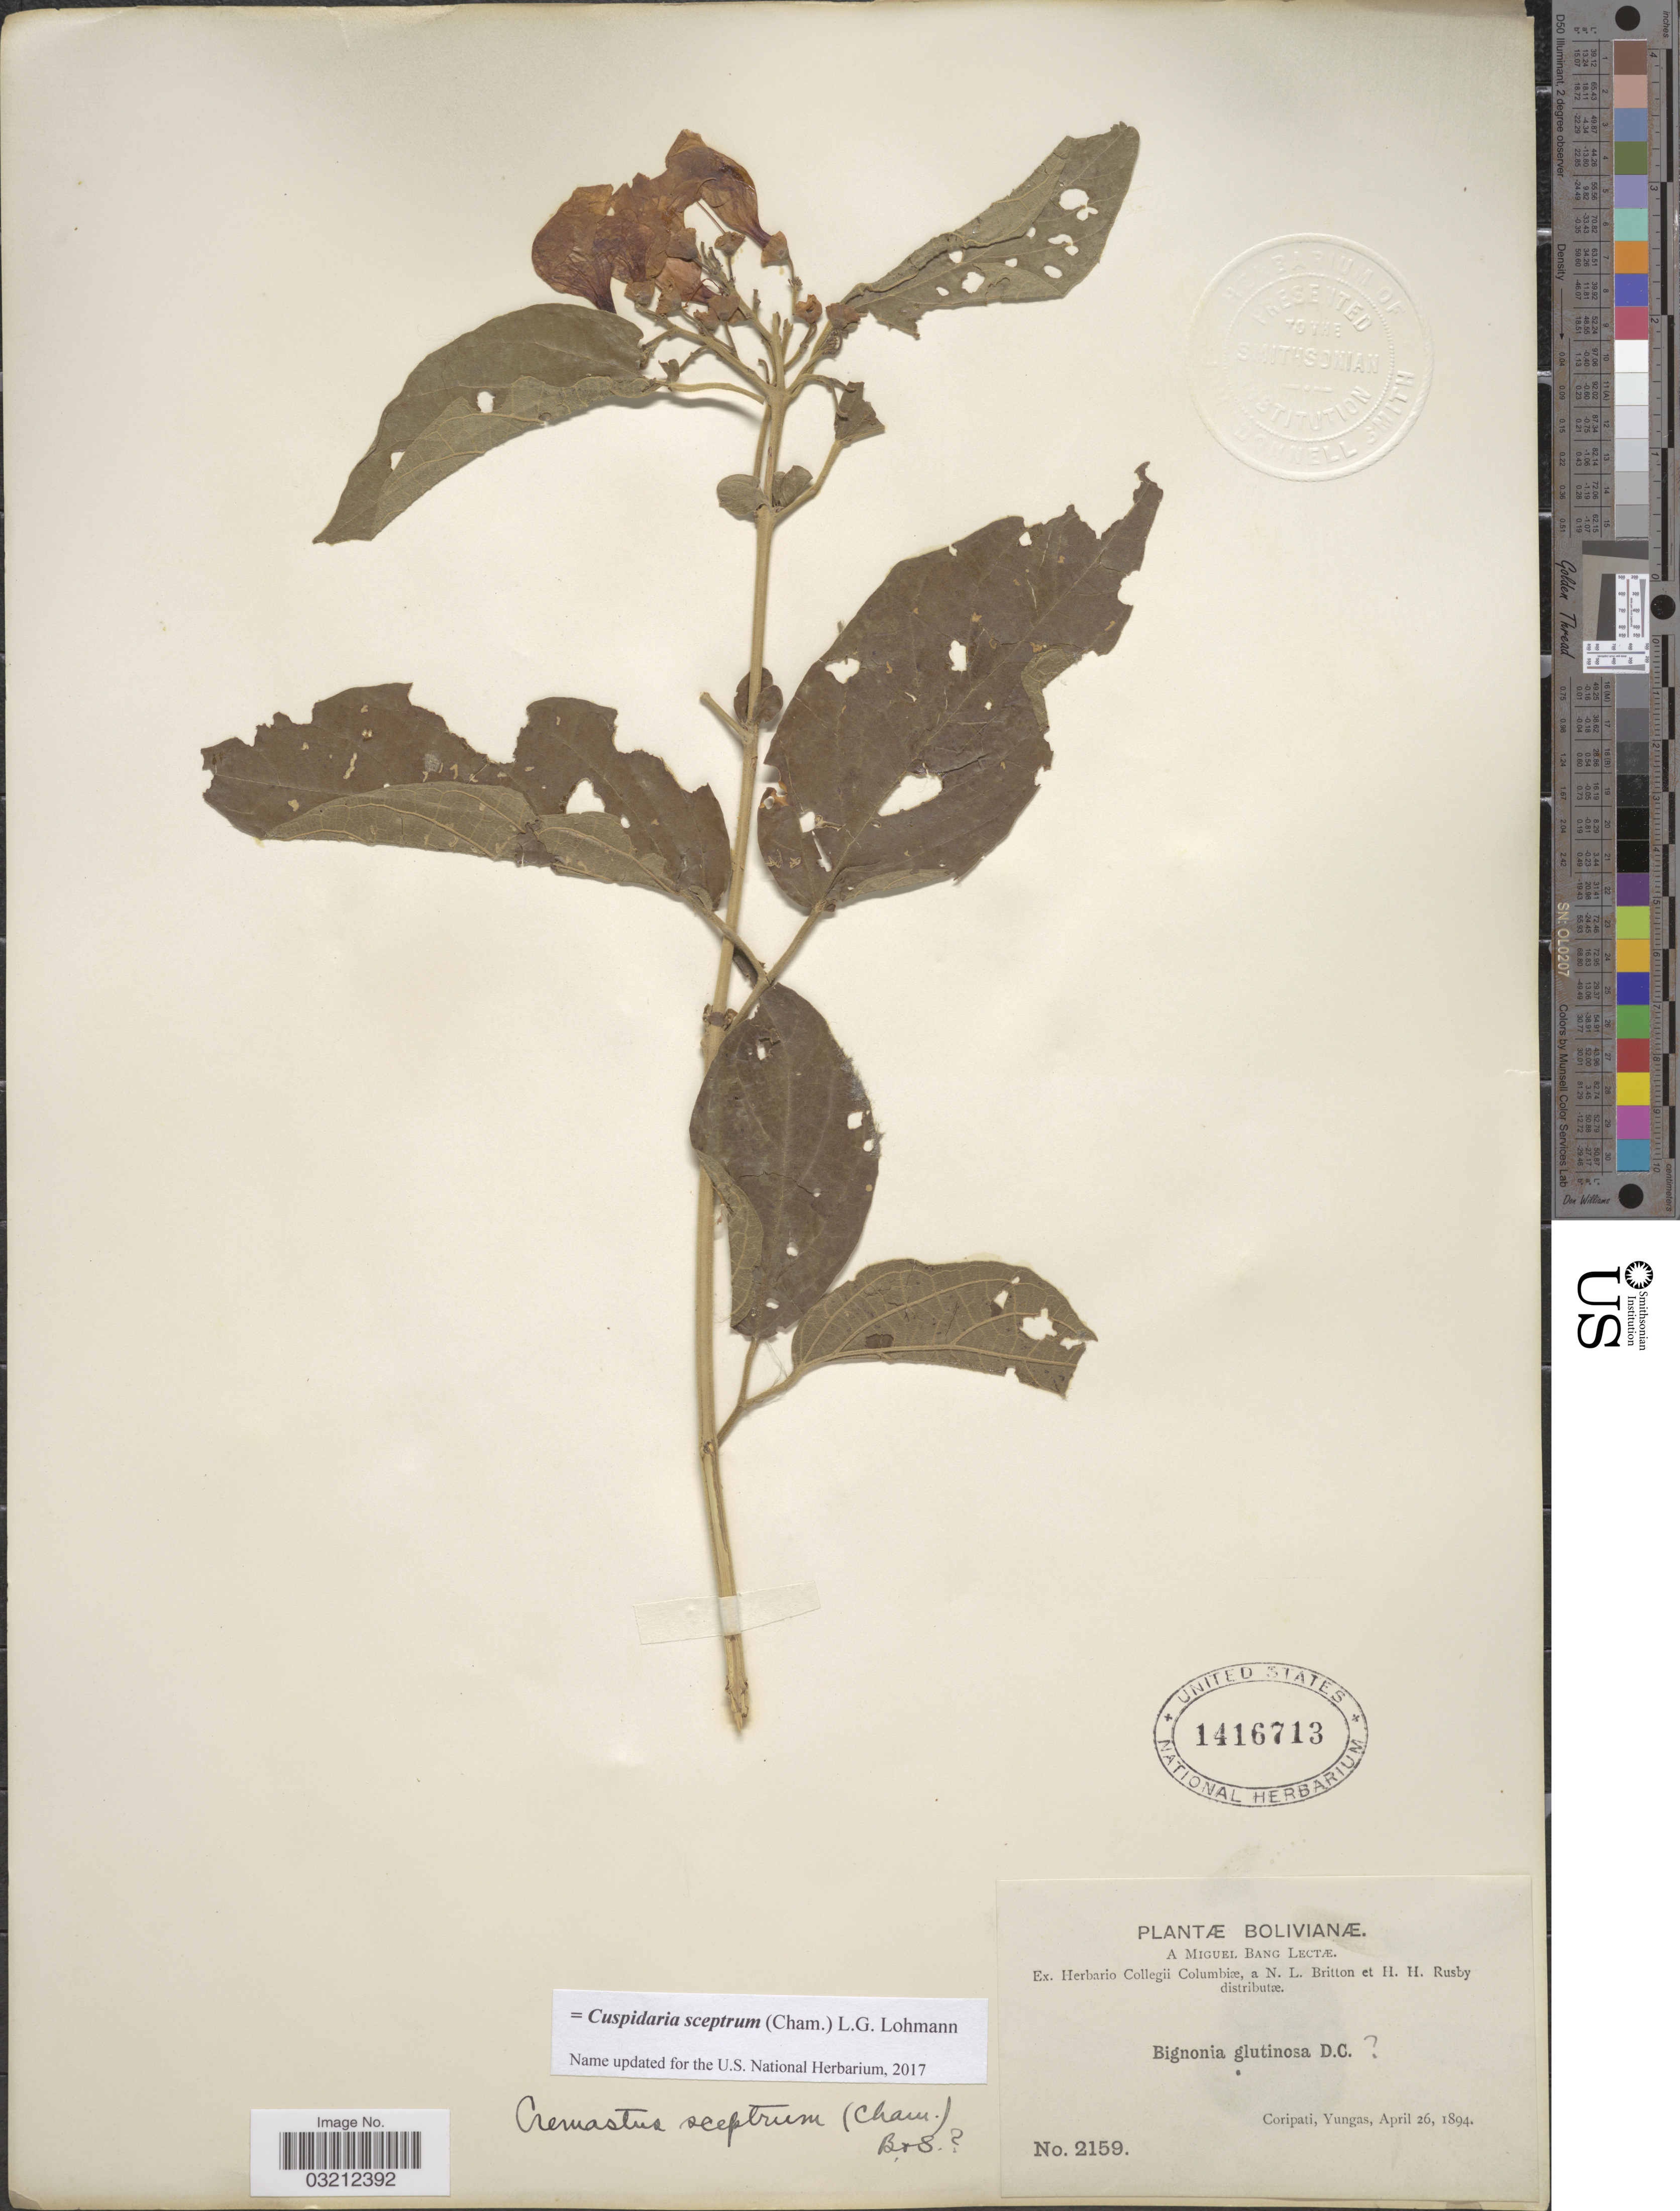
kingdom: Plantae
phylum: Tracheophyta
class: Magnoliopsida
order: Lamiales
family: Bignoniaceae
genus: Cuspidaria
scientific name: Cuspidaria sceptrum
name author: (Cham.) L.G. Lohmann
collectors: N. Britton & H. H. Rusby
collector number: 2159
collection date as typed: April 26, 1894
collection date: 1894-04-26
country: Bolivia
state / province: La Paz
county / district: Nor Yungas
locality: Coripati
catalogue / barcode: US 1416713